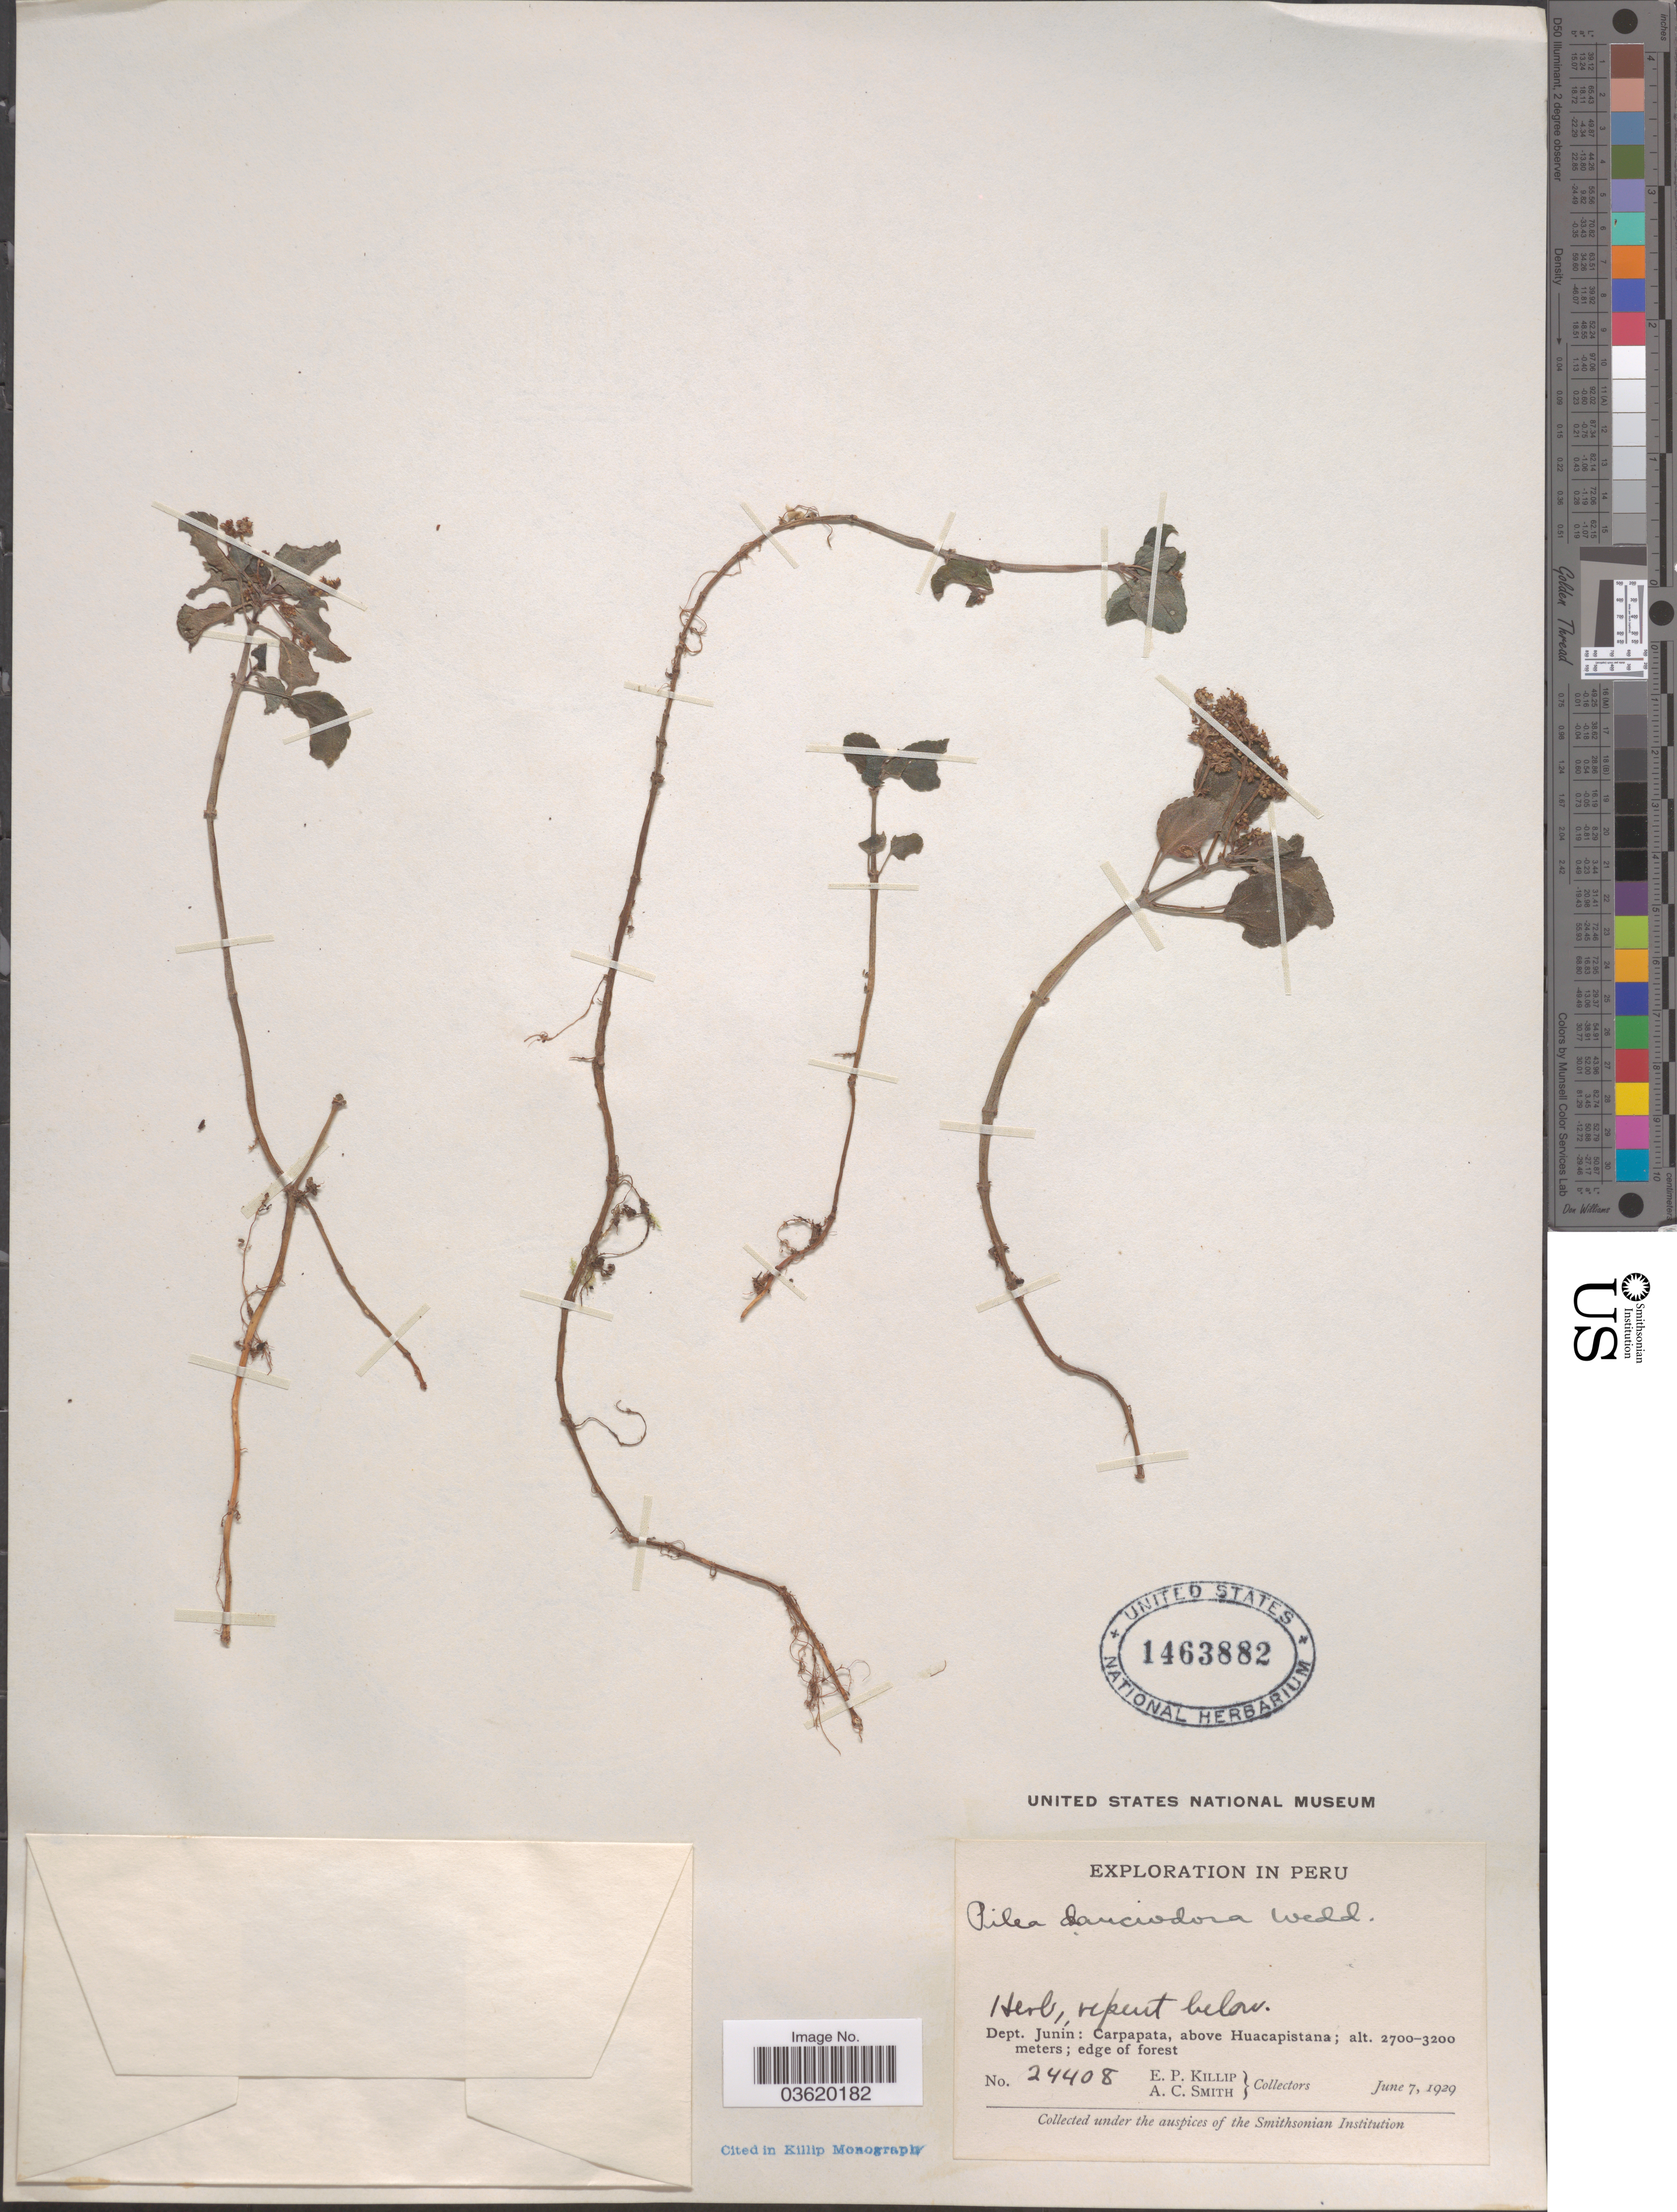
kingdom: Plantae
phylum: Tracheophyta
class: Magnoliopsida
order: Rosales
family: Urticaceae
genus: Pilea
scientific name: Pilea dauciodora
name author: Pav. ex Wedd.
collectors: E. P. Killip & A. C. Smith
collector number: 24408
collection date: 1929-06-07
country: Peru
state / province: Junín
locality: Dept. Junín: Carpapata, above Huacapistana.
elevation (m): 2700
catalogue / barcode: US 1463882